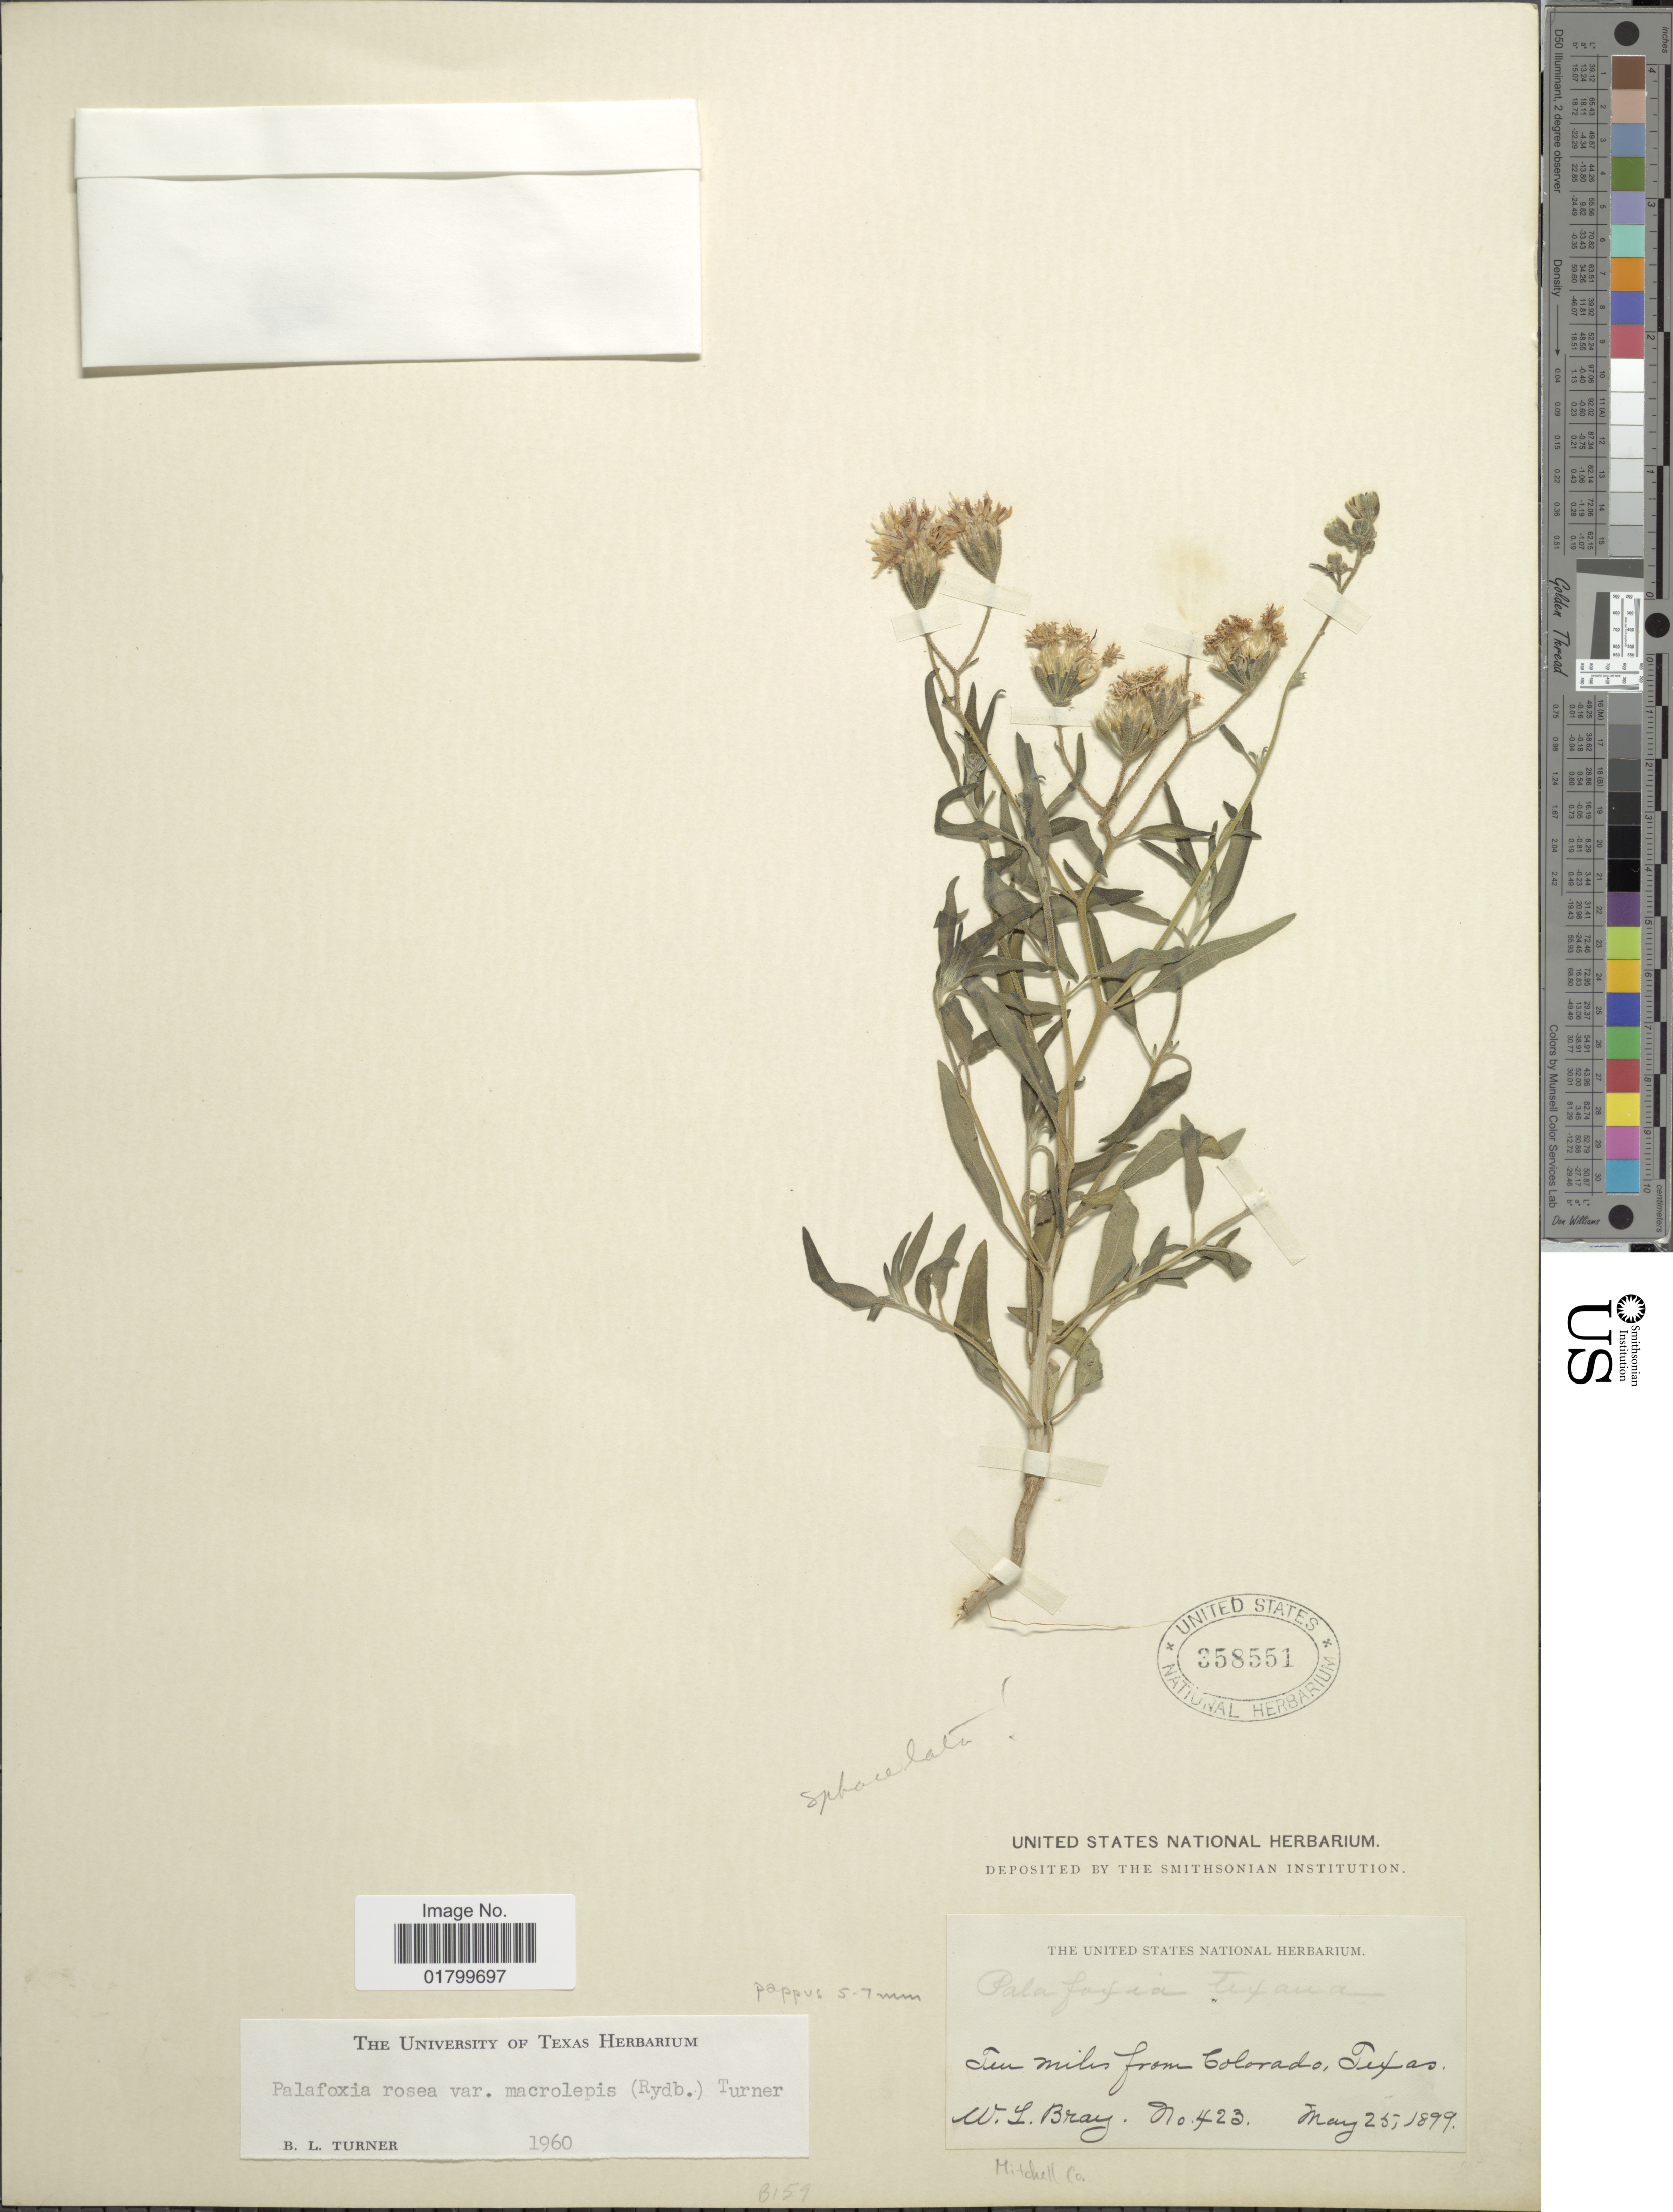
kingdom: Plantae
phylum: Tracheophyta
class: Magnoliopsida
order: Asterales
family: Asteraceae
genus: Palafoxia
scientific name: Palafoxia rosea var. macrolepis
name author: (Rydb.) B.L. Turner & M.I. Morris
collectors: W. L. Bray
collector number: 423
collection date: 1899-05-25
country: United States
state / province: Texas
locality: Ten miles from Colorado, Texas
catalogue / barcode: US 358551